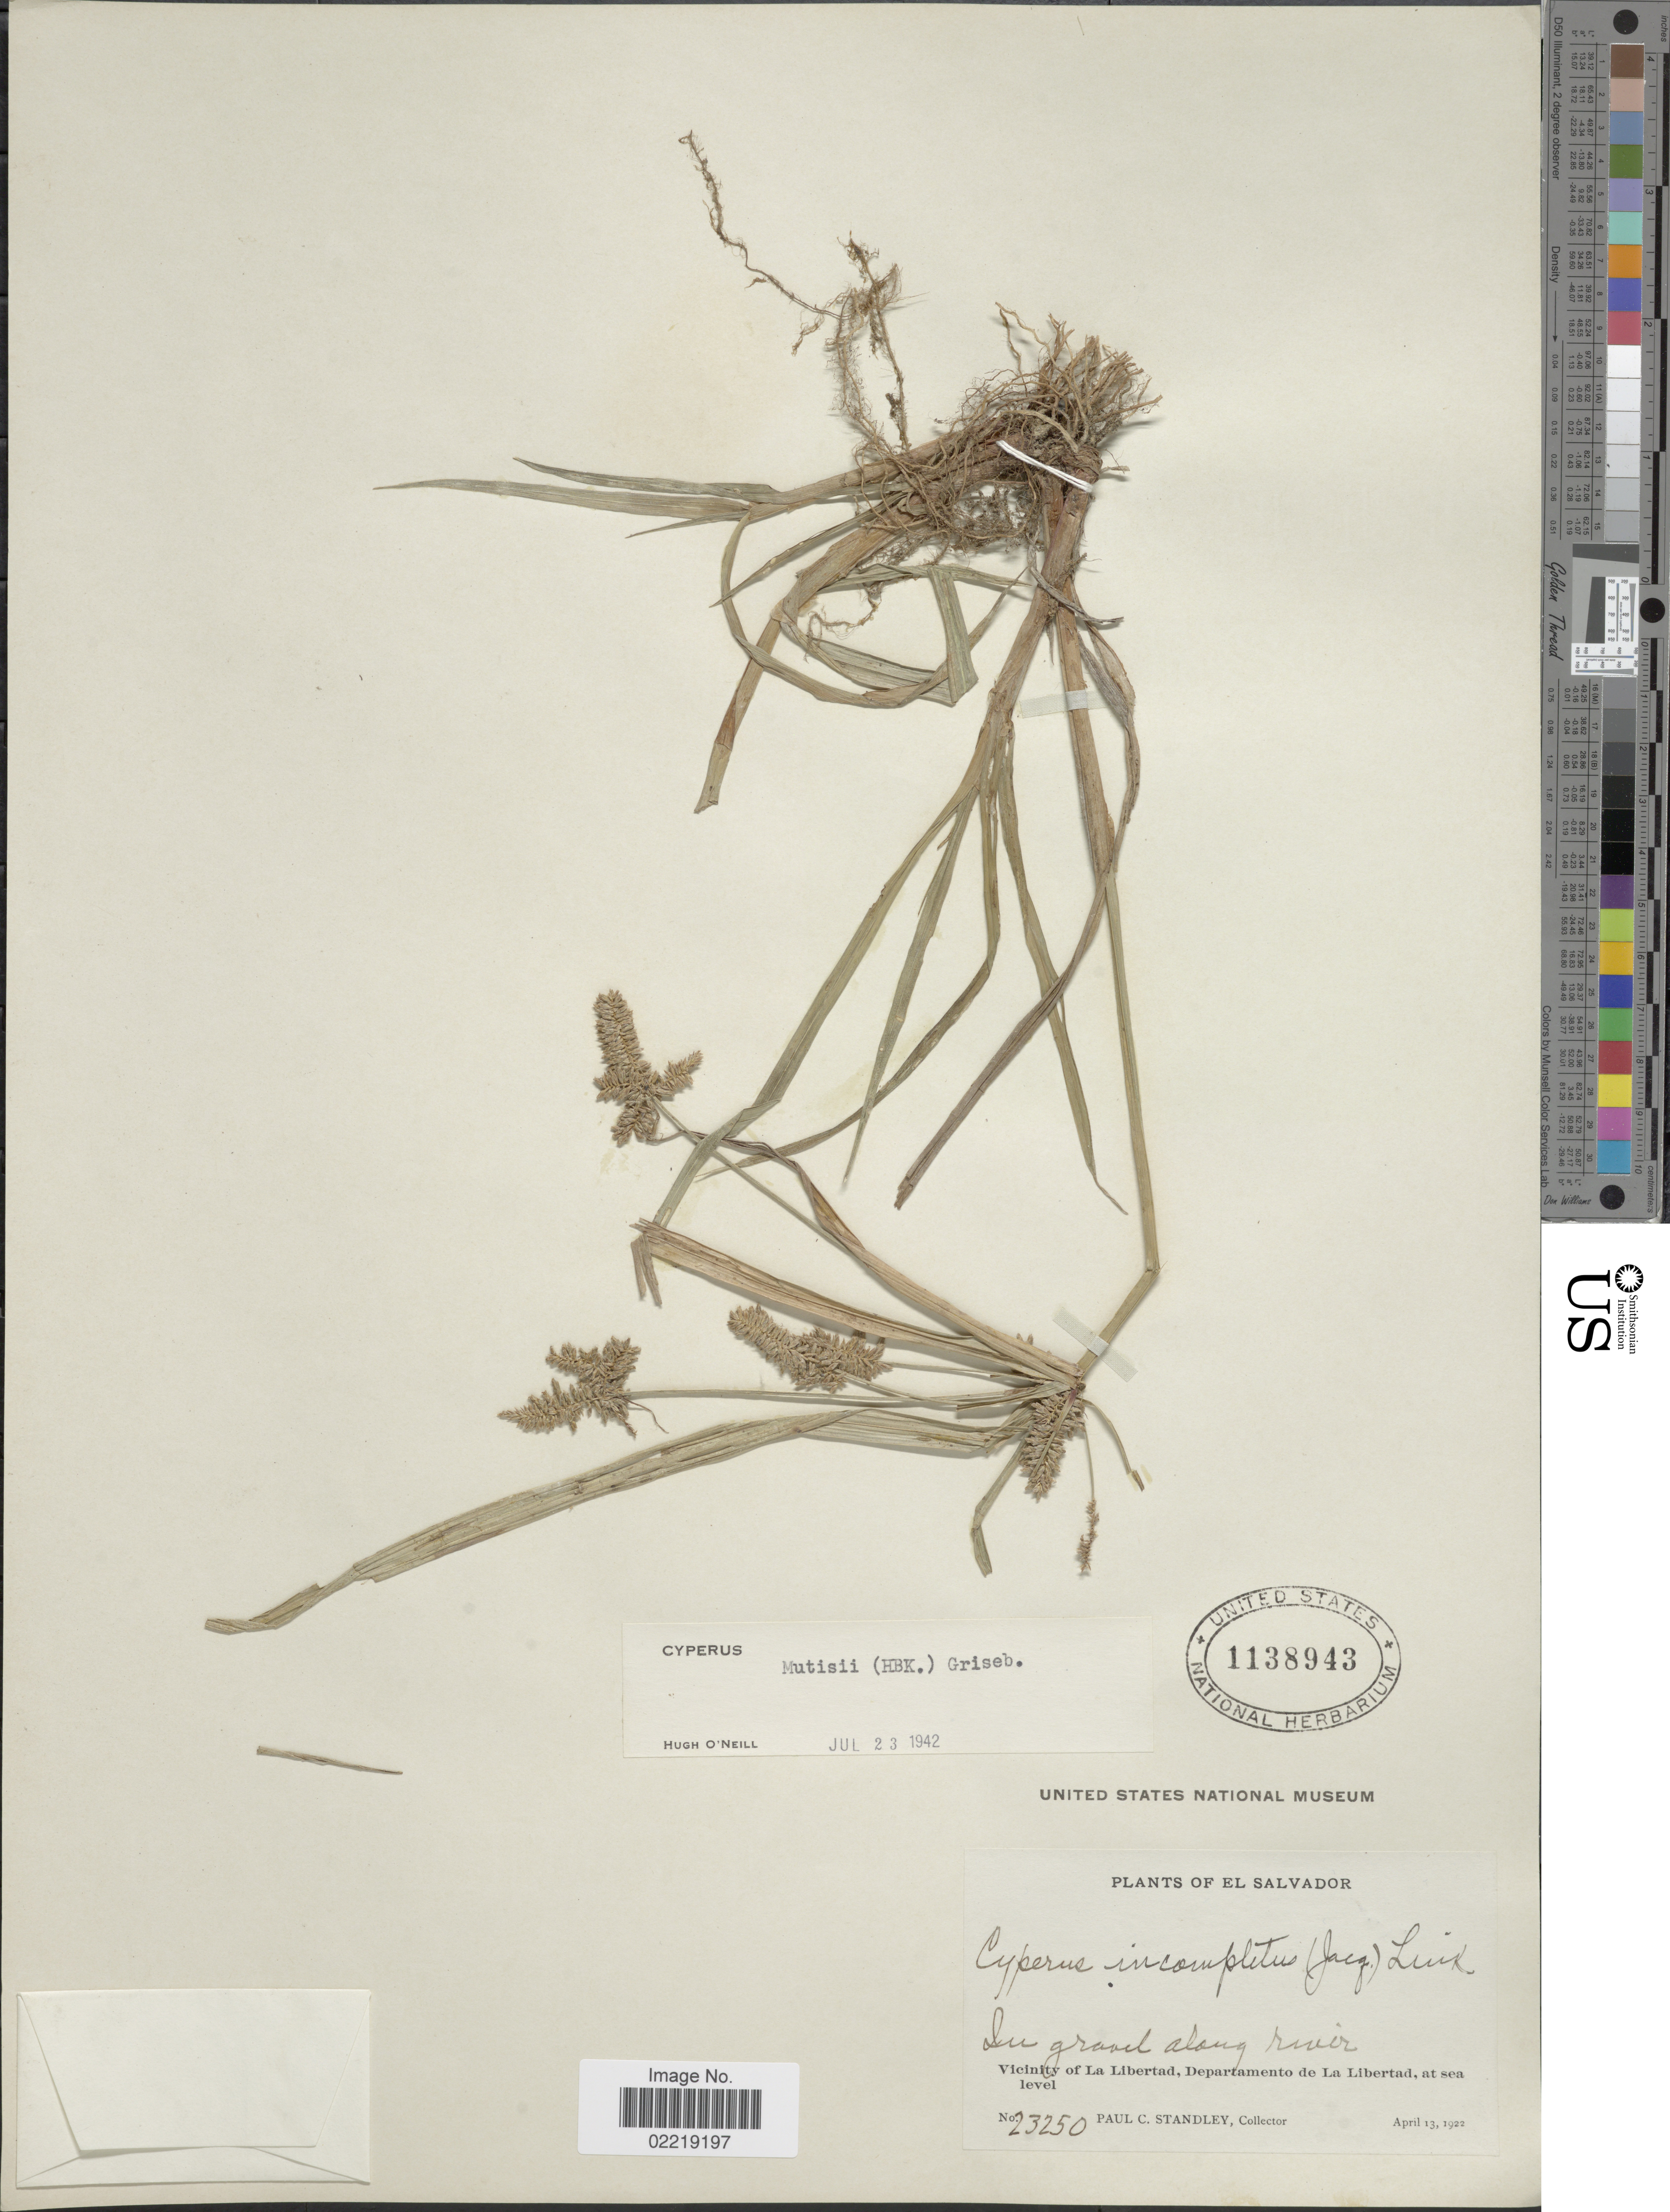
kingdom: Plantae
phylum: Tracheophyta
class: Liliopsida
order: Poales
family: Cyperaceae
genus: Cyperus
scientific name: Cyperus mutisii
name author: (Kunth) Andersson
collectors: P. C. Standley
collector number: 23250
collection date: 1922-04-13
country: El Salvador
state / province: La Libertad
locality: In gravel along river. Vicinity of La Libertad, Departamento de La Libertad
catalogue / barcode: US 1138943